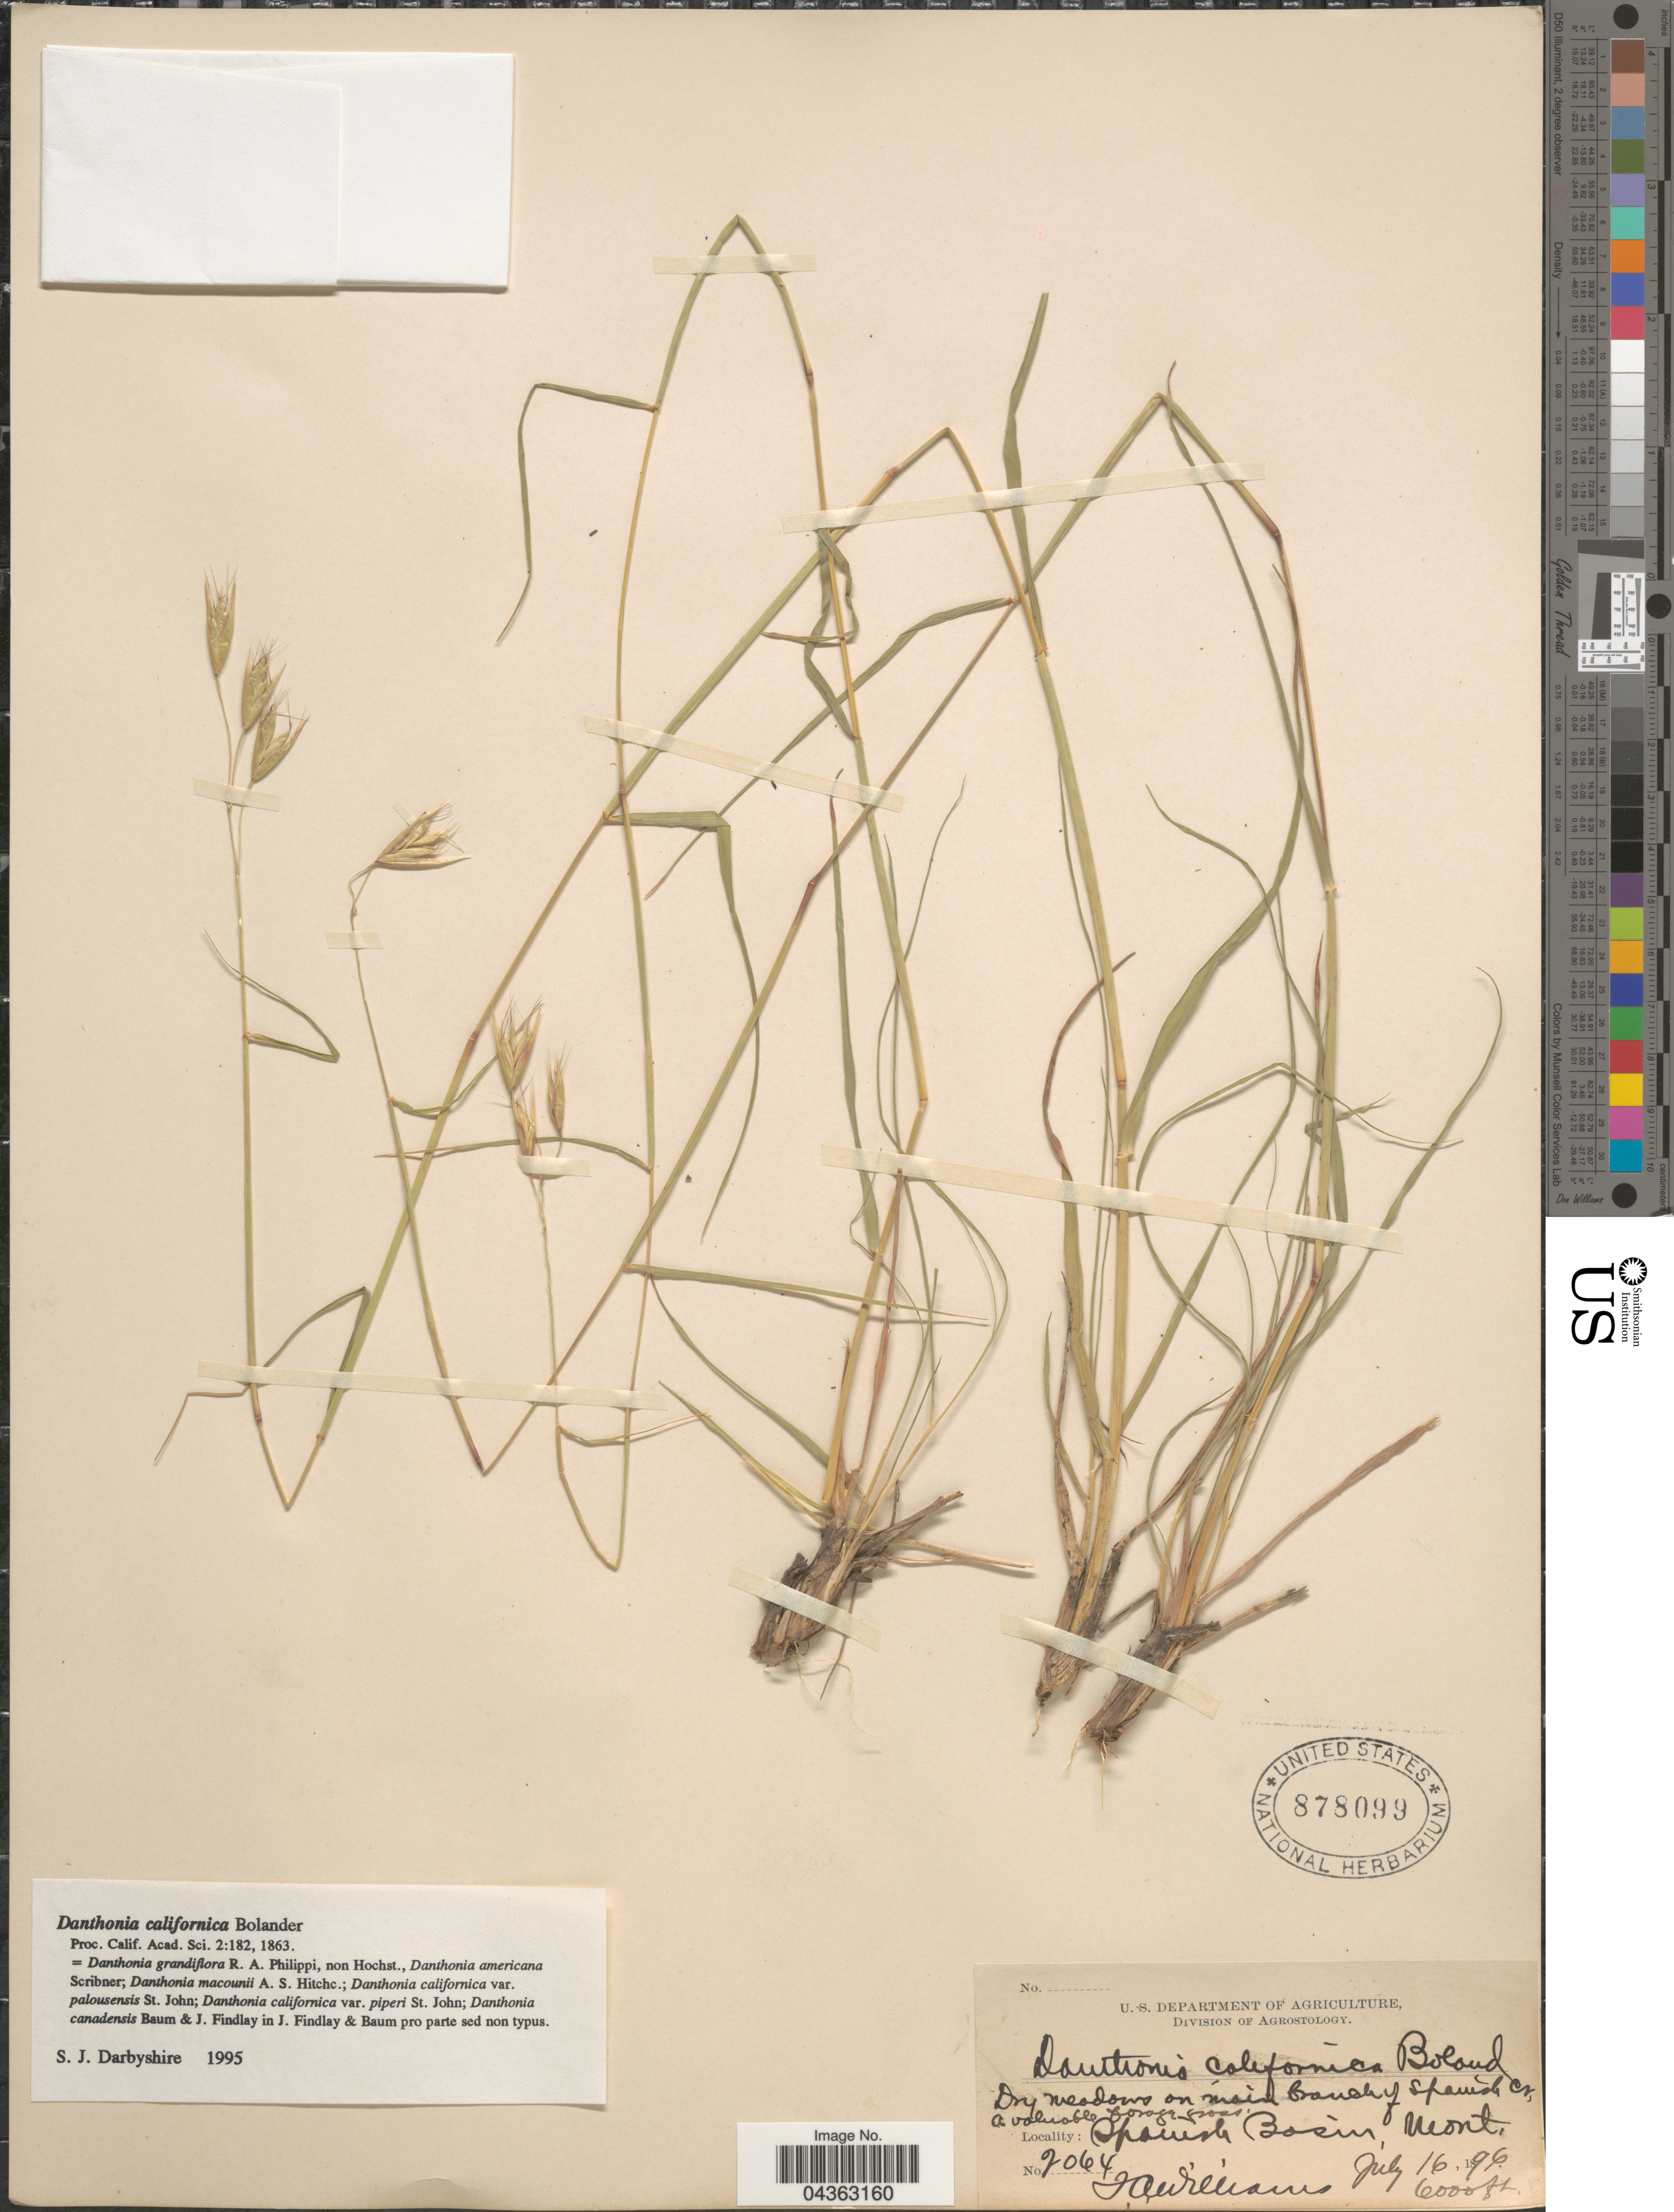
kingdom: Plantae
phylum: Tracheophyta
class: Liliopsida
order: Poales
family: Poaceae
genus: Danthonia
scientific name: Danthonia californica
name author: Bol.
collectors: T. Williams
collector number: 2064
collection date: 1896-07-16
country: United States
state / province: Montana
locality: Dry meadows on main branch of Spanish Cr. Spanish Basin.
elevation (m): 1829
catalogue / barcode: US 878099